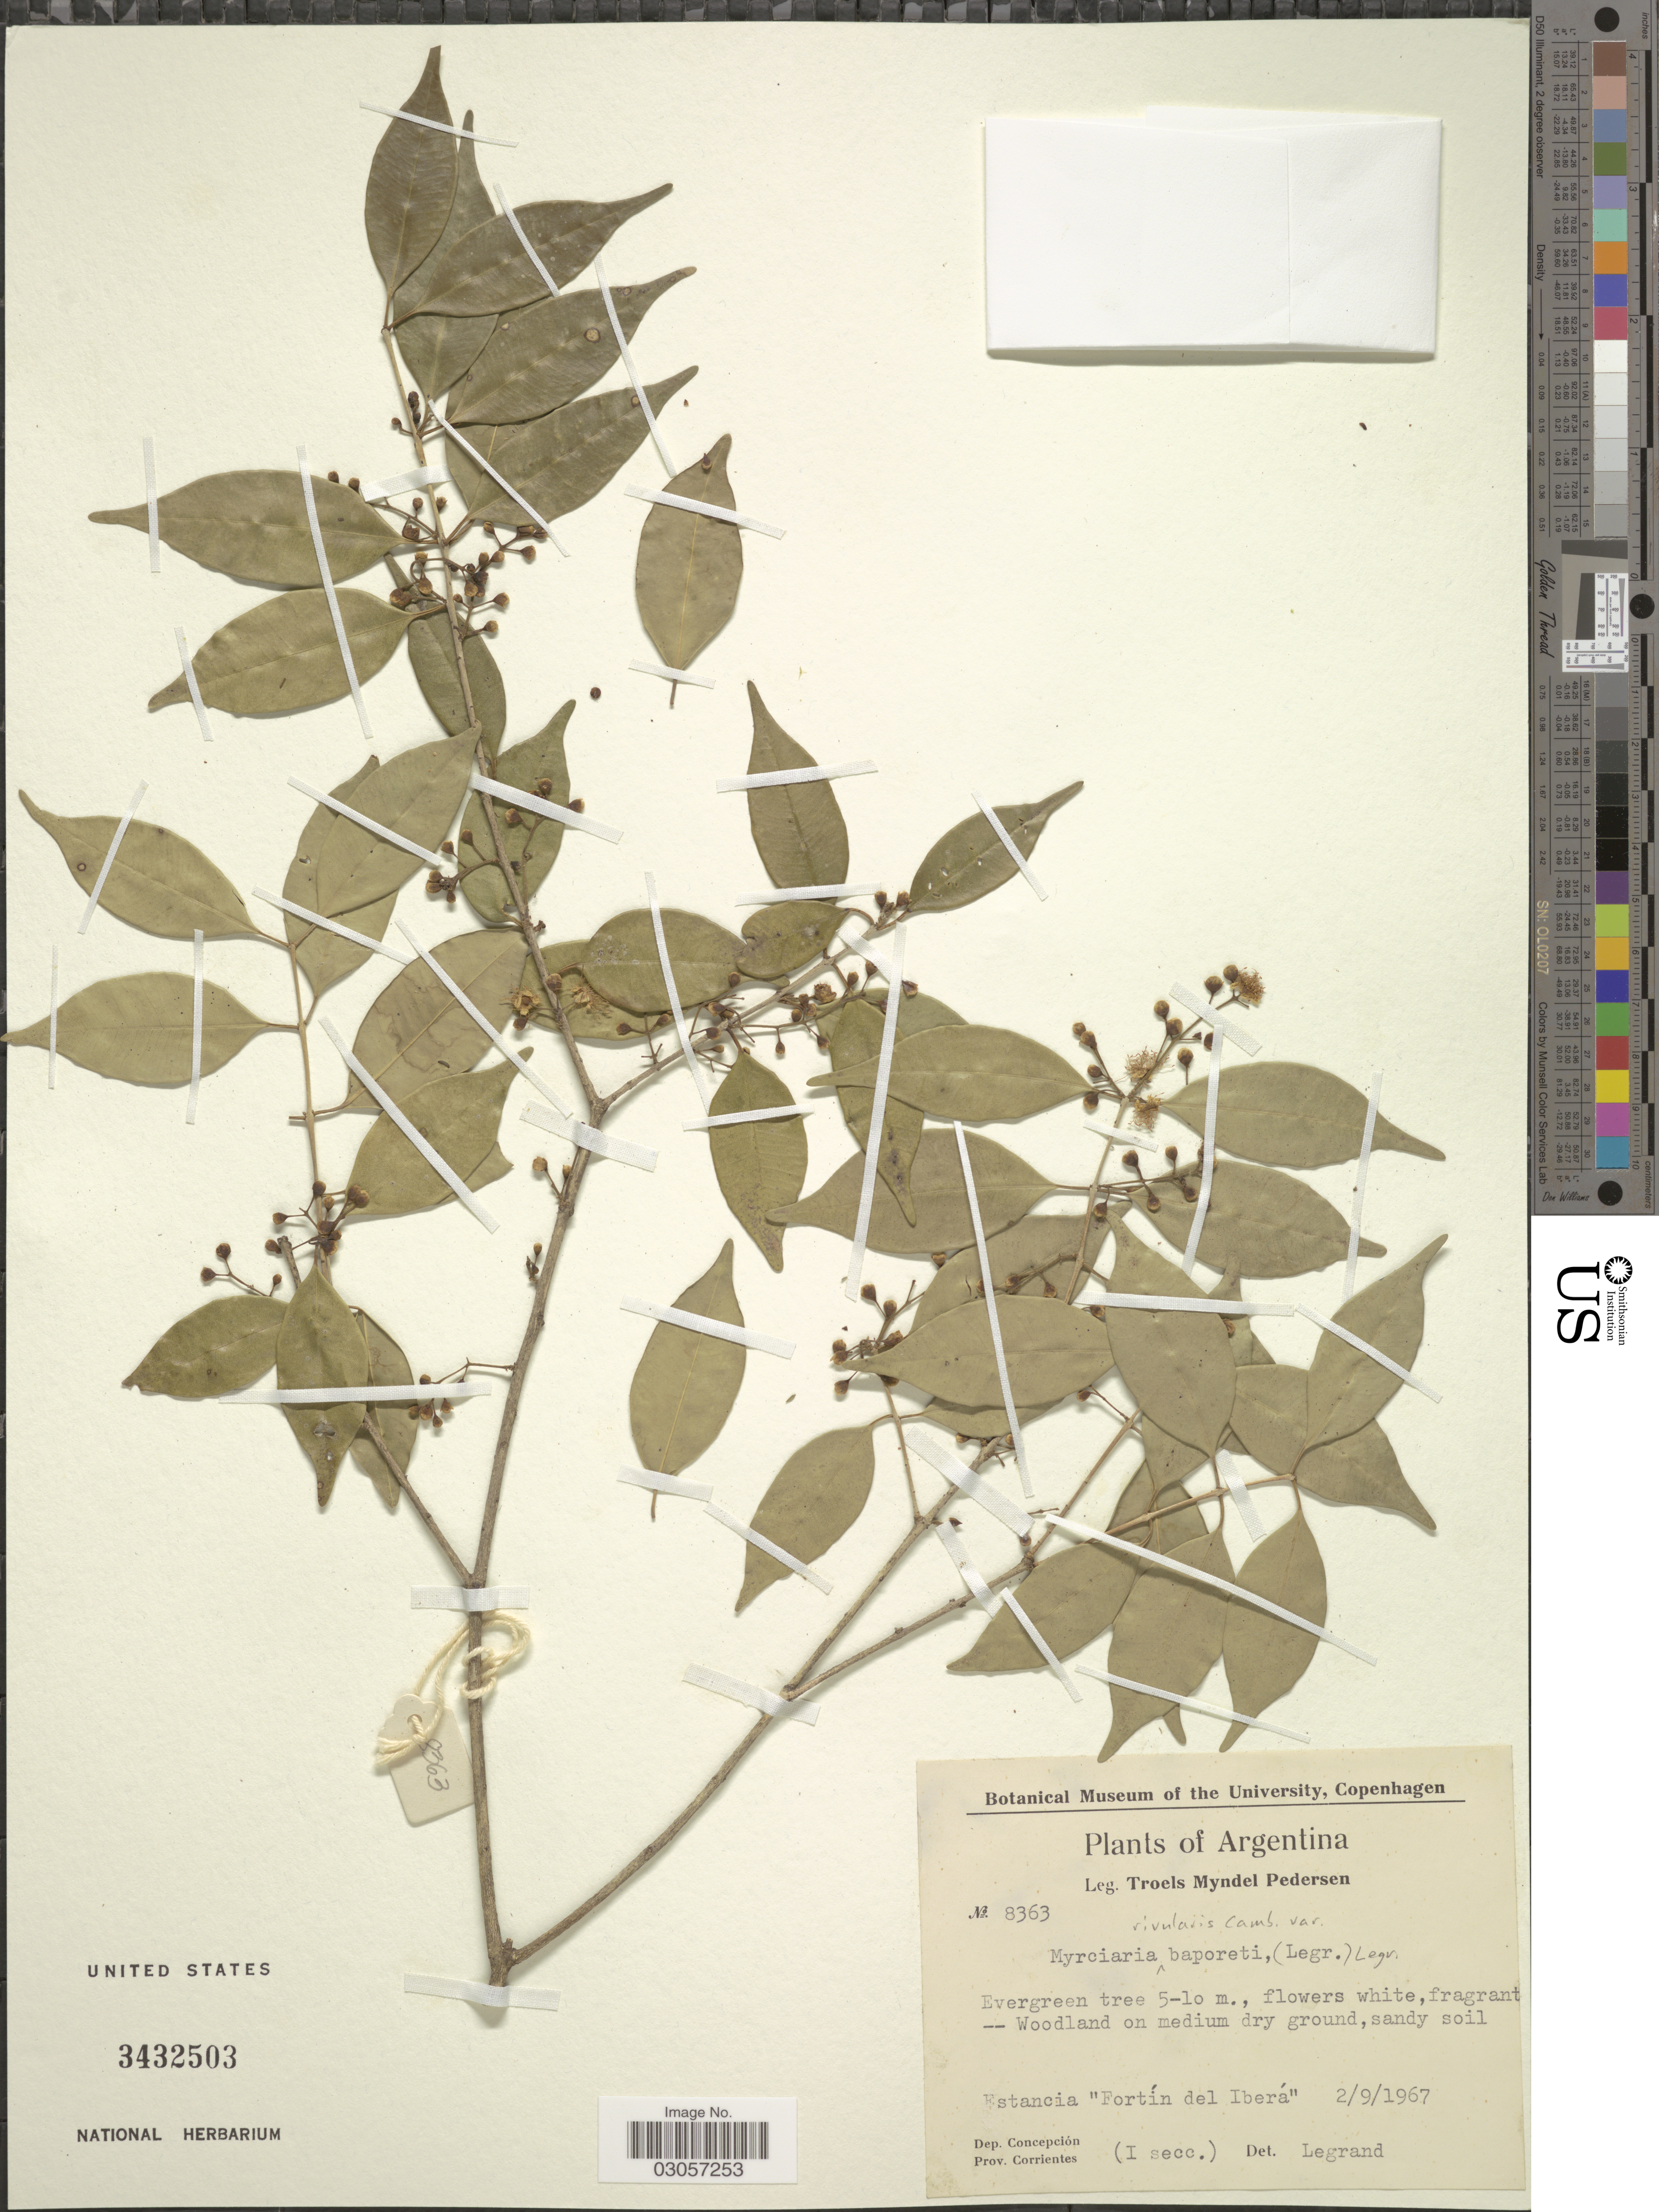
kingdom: Plantae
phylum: Tracheophyta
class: Magnoliopsida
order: Myrtales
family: Myrtaceae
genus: Myrciaria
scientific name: Myrciaria rivularis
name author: (Cambess.) O. Berg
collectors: T. Pederson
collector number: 8363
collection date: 1967-09-02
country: Argentina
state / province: Corrientes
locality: Estancia "Fortín del Iberá", Dep. Concepción, Prov. Corrientes.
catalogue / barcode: US 3432503